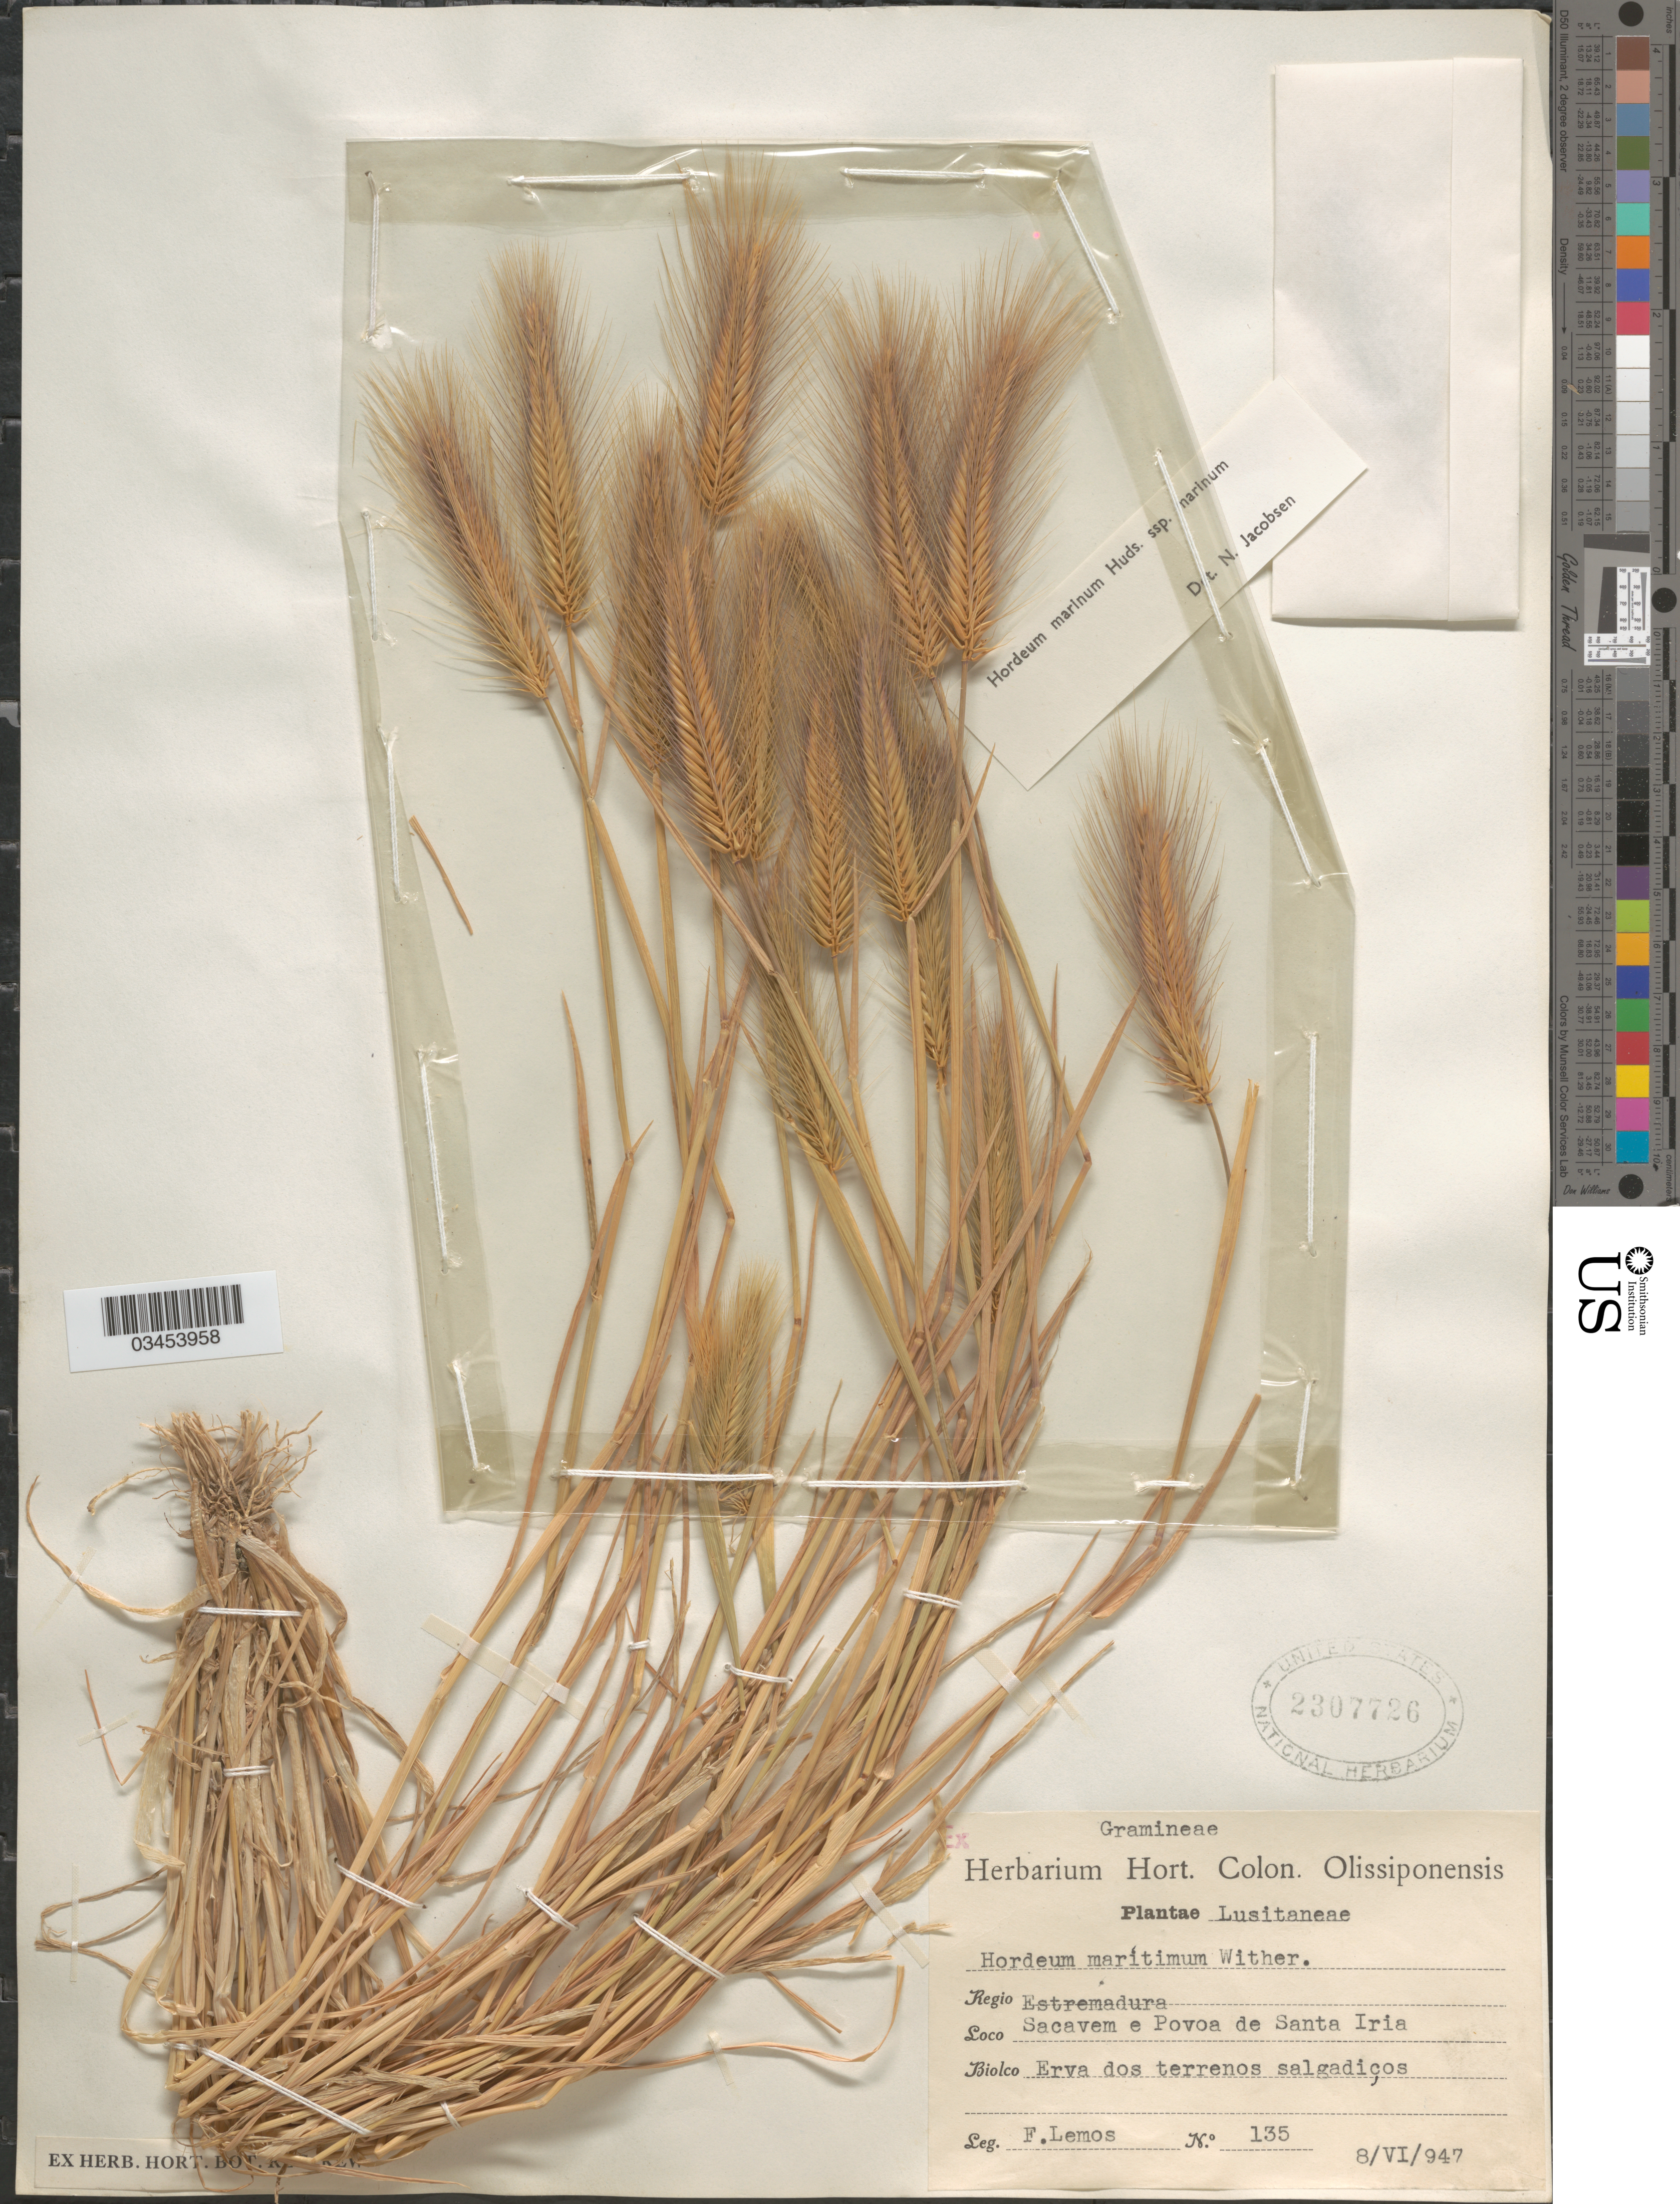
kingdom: Plantae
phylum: Tracheophyta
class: Liliopsida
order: Poales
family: Poaceae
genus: Hordeum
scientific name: Hordeum marinum subsp. marinum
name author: Huds.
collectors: F. Lemos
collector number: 135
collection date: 1947-06-08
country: Portugal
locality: Lusitaneae. Regio Estremadura. Sacavem e Povoa de Santa Iria.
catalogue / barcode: US 2307726